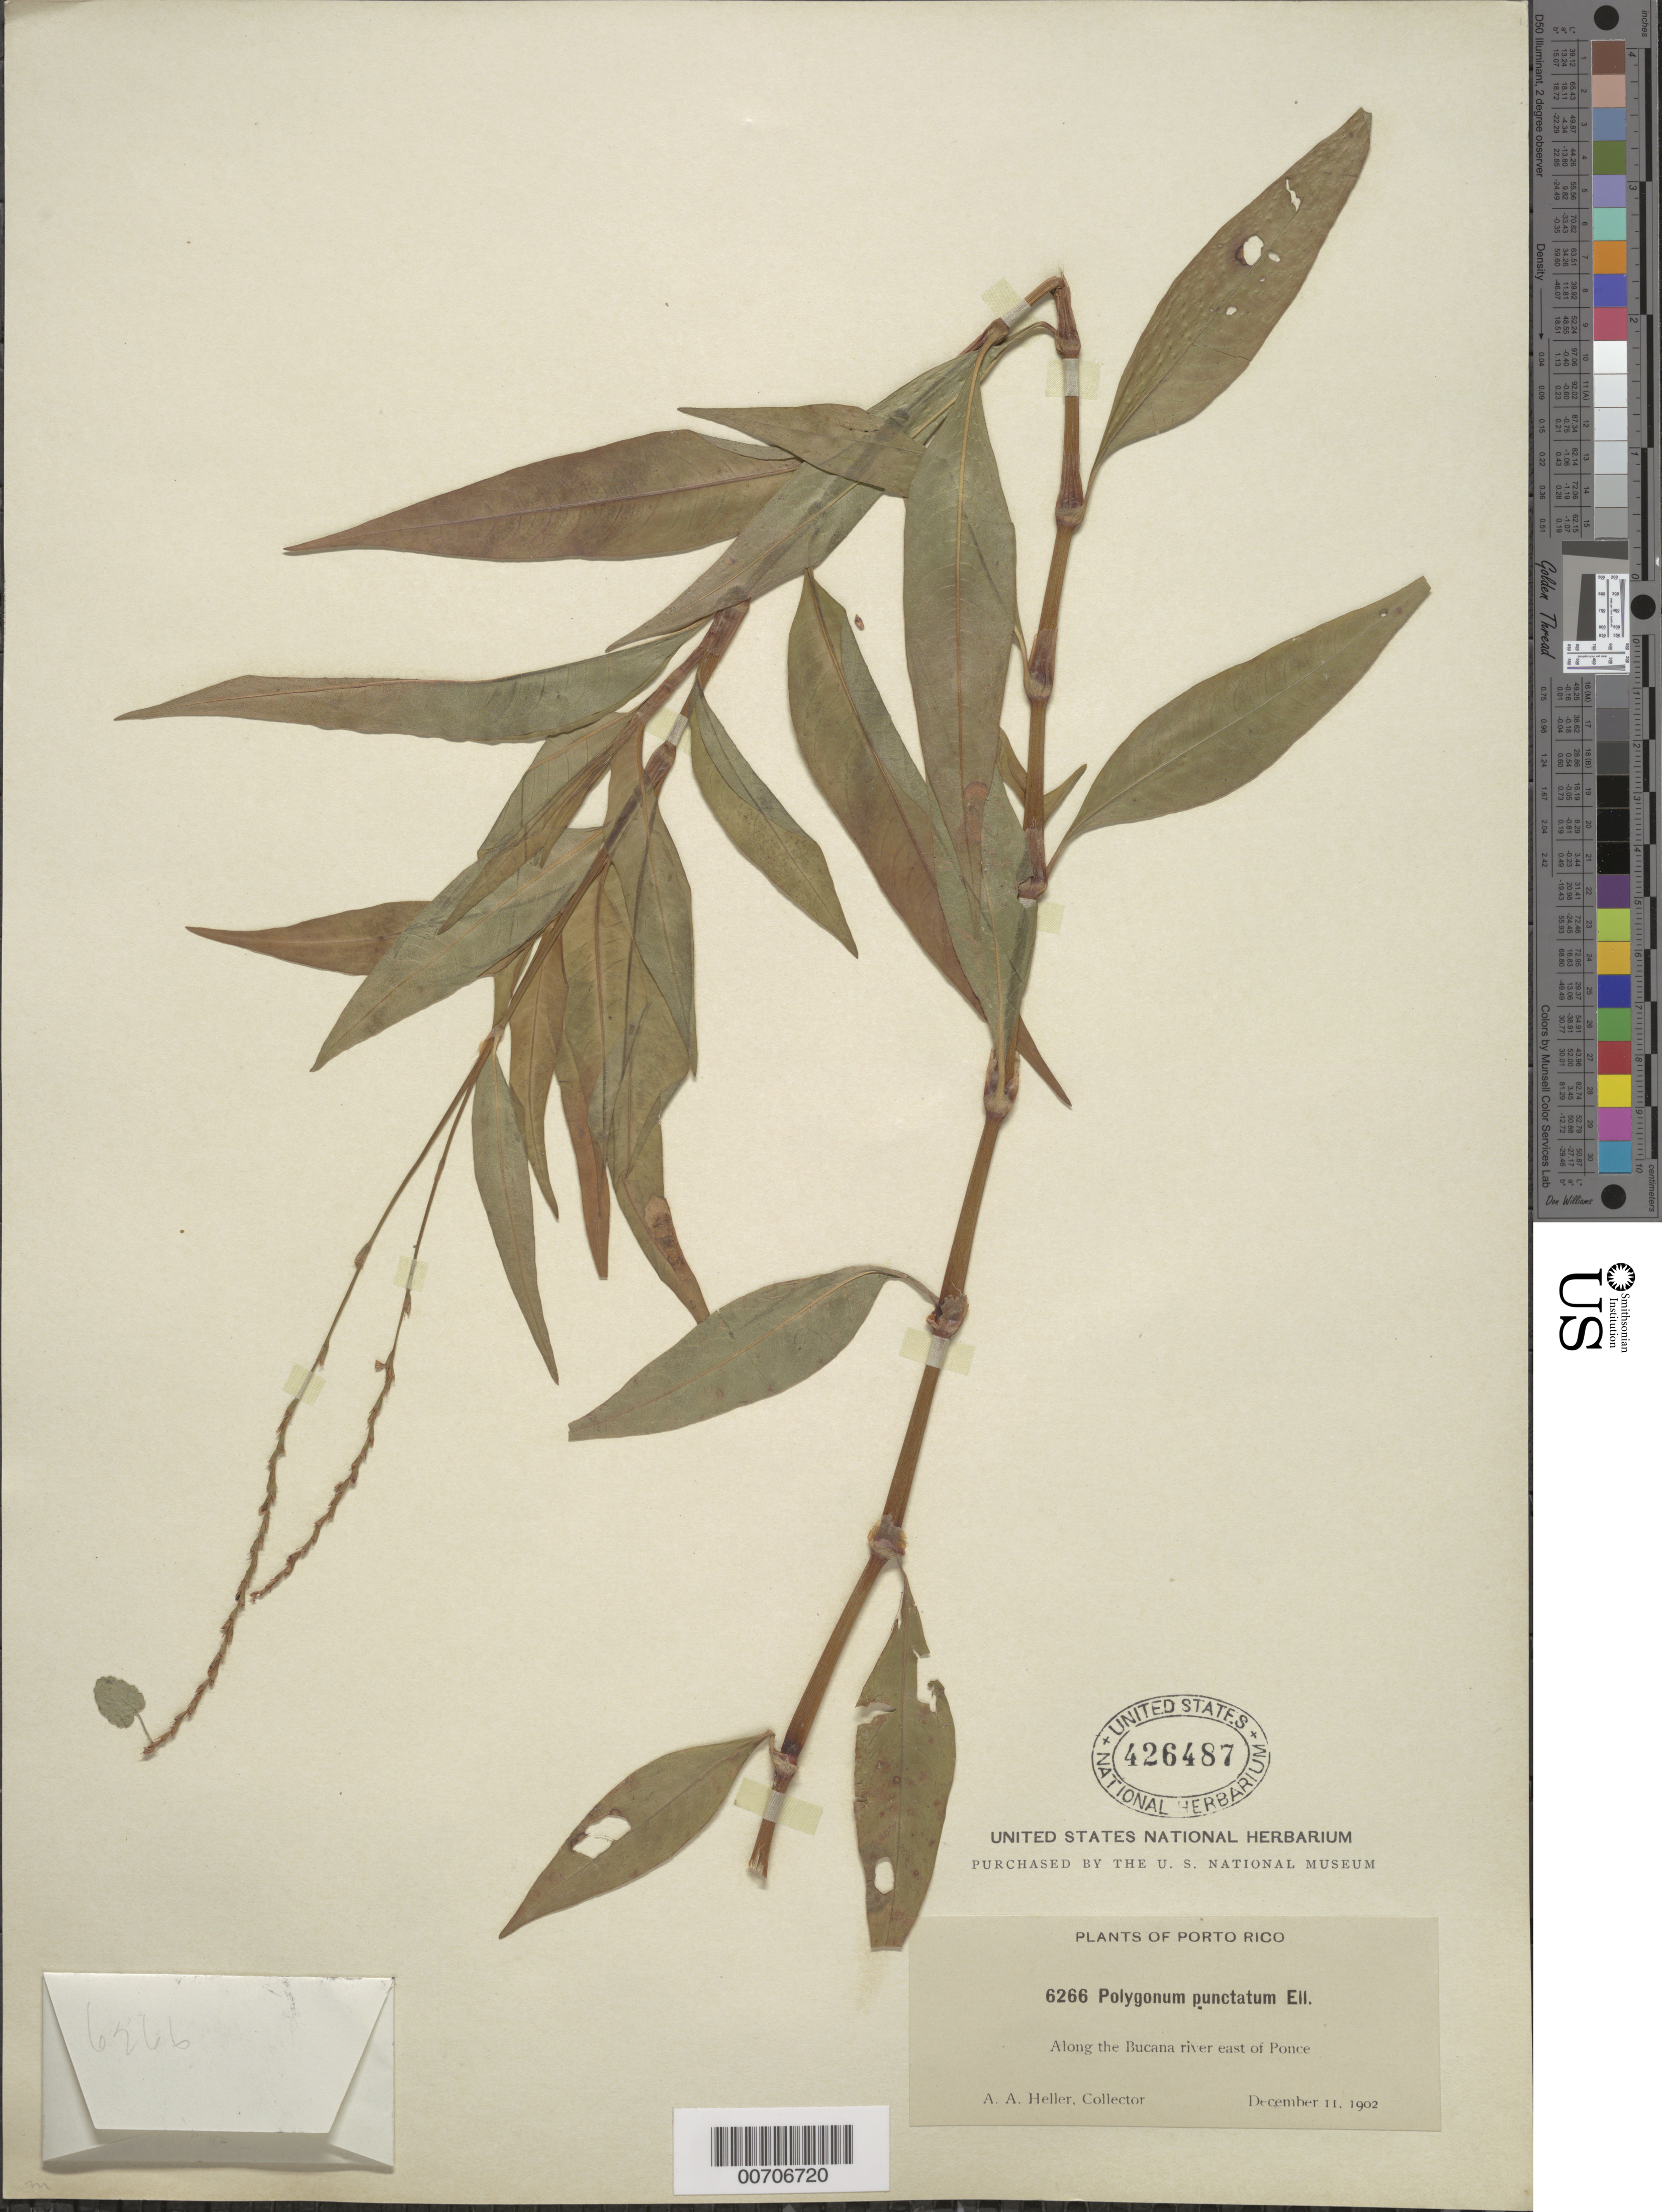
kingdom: Plantae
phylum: Tracheophyta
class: Magnoliopsida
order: Caryophyllales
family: Polygonaceae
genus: Polygonum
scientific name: Polygonum punctatum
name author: Elliott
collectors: A. A. Heller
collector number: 6266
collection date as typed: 11 Dec 1902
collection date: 1902-12-11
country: Puerto Rico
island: Greater Antilles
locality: Bucana River E of Ponce, along the river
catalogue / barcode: US 426487